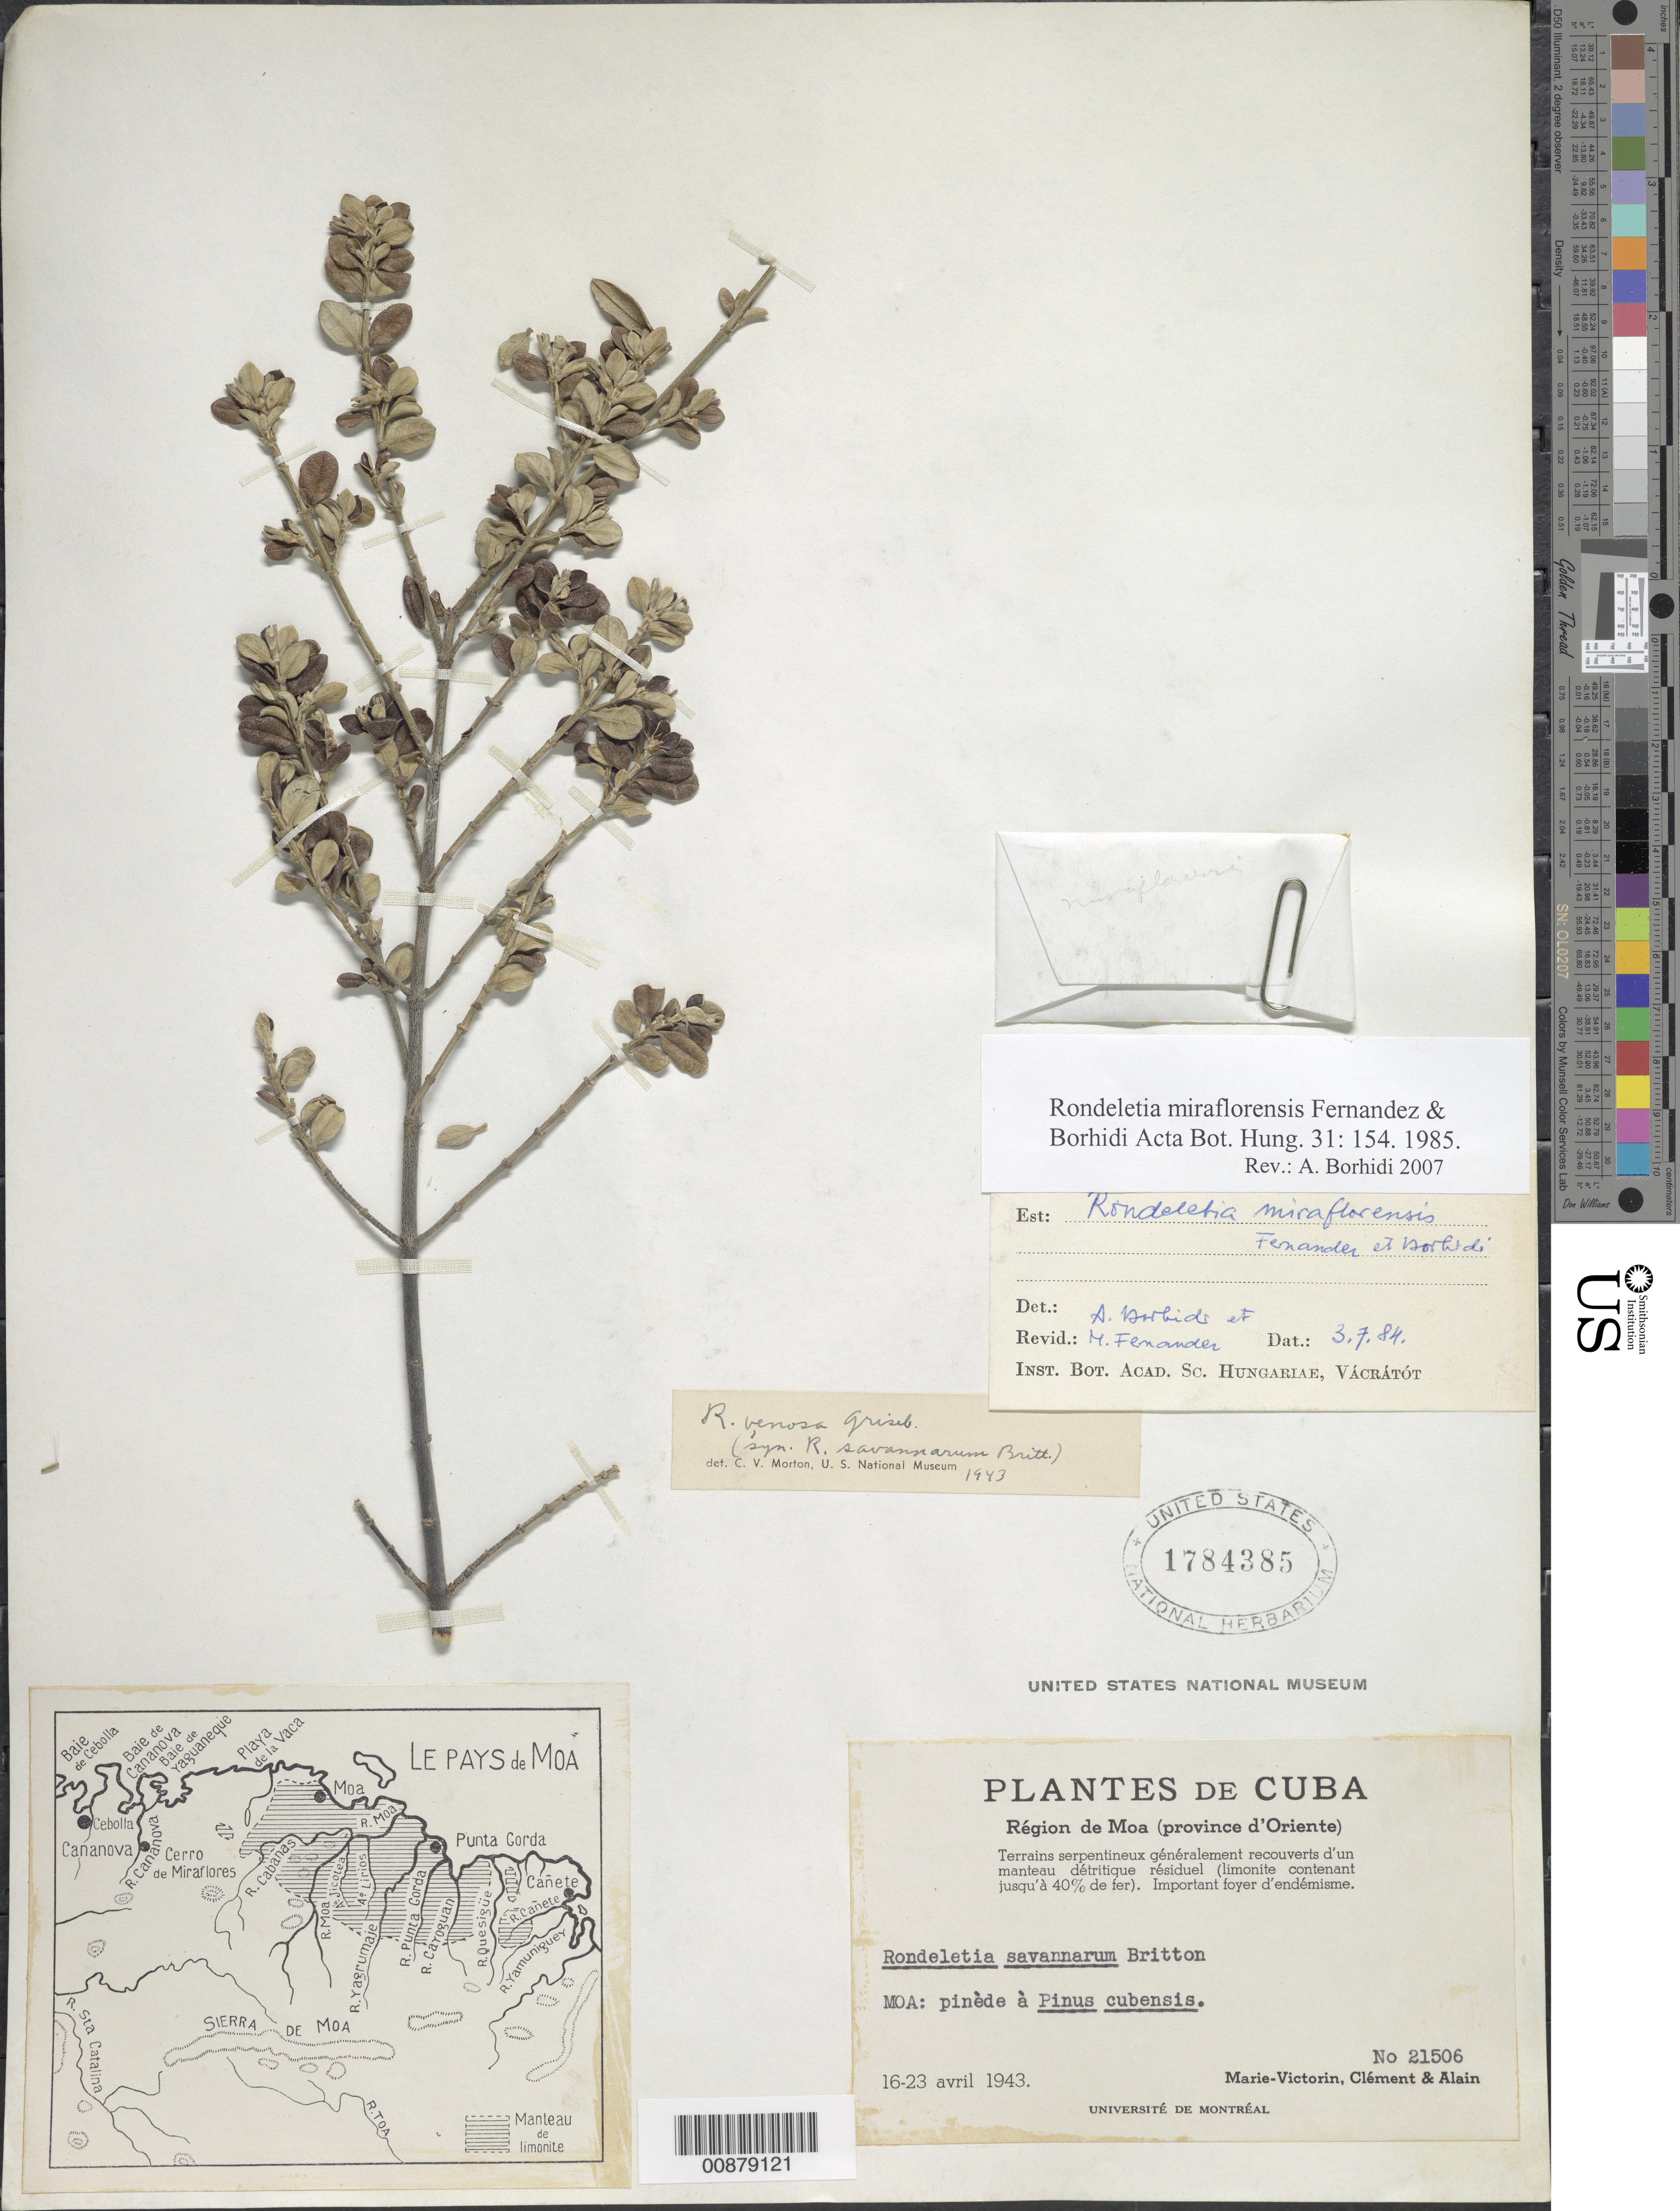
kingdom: Plantae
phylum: Tracheophyta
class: Magnoliopsida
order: Gentianales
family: Rubiaceae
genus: Rondeletia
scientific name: Rondeletia miraflorensis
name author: M. Fernández & Borhidi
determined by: Borhidi, Attila L.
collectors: Fr. Marie-Victorin, Bro. Clemente & A. H. Liogier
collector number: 21506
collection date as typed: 16 Apr 1943 to 23 Apr 1943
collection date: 1943-04-16/1943-04-23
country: Cuba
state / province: Holguín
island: Cuba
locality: Region de Moa: Moa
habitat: Pinède à Pinus cubensis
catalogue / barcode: US 1784385